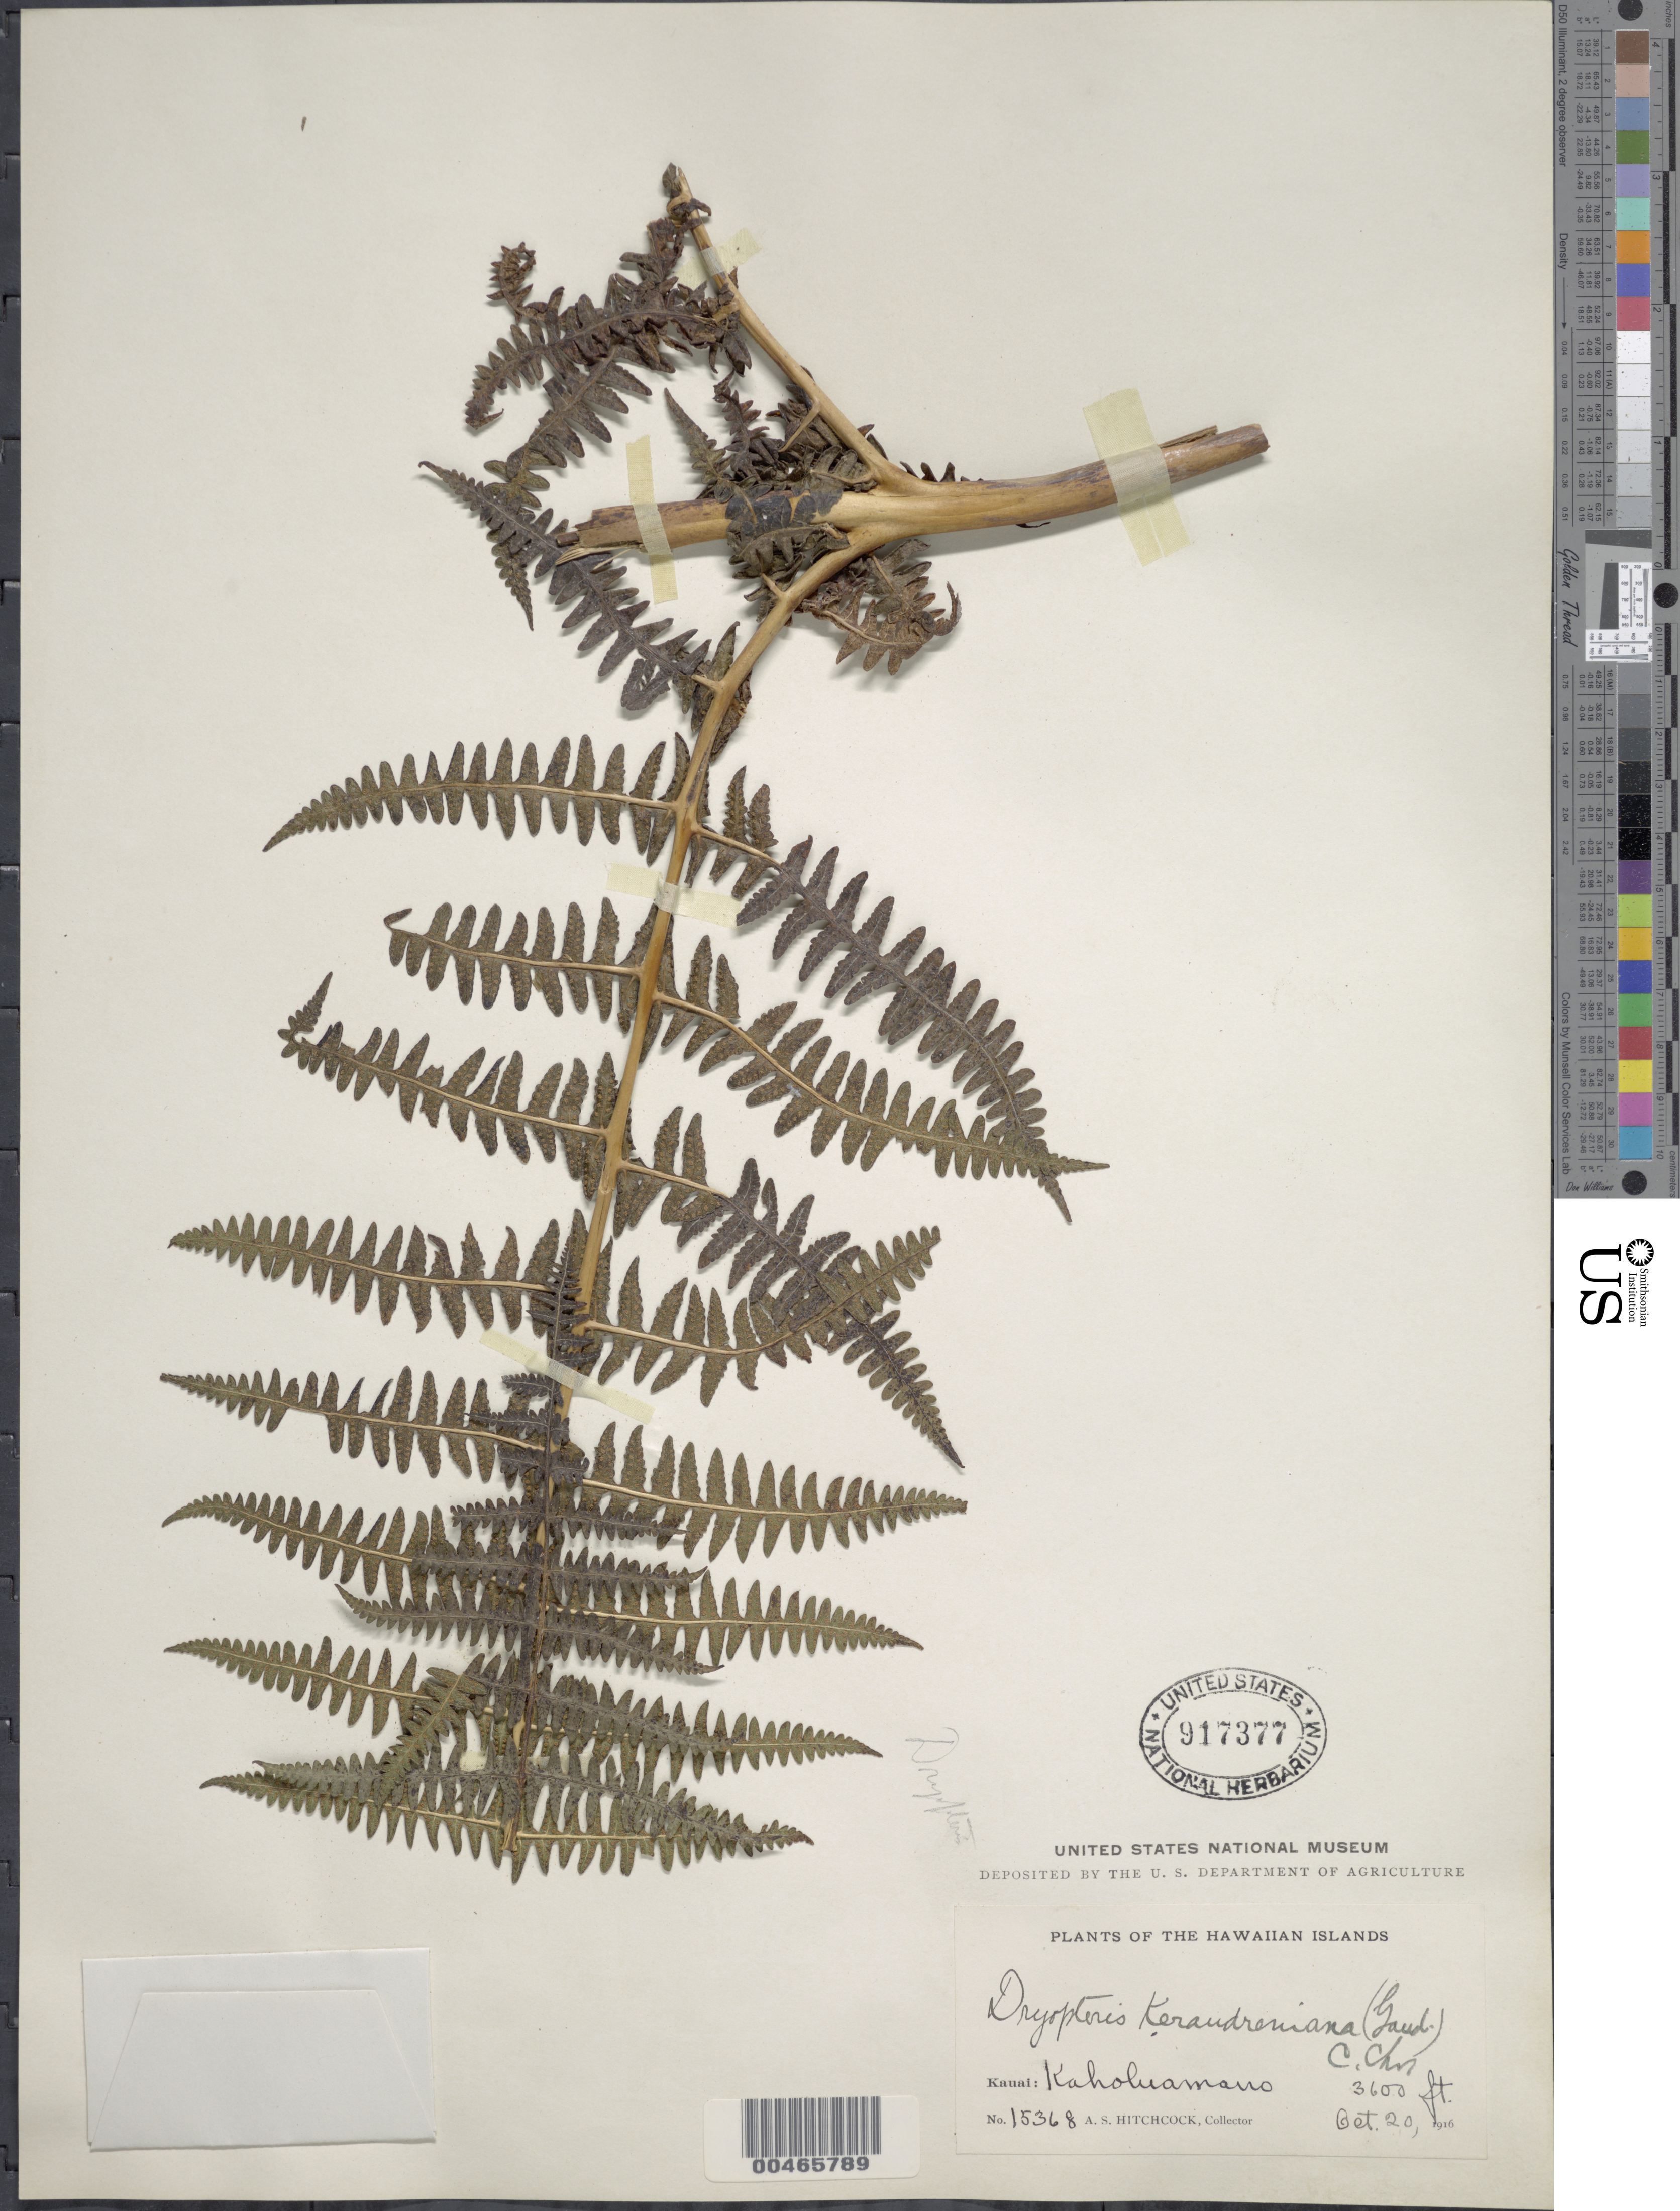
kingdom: Plantae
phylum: Tracheophyta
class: Polypodiopsida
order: Polypodiales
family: Thelypteridaceae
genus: Pseudophegopteris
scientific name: Pseudophegopteris keraudreniana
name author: (Gaudich.) Holttum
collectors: A. S. Hitchcock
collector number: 15368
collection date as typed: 20 Oct 1916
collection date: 1916-10-20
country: United States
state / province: Hawaii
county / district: Kauai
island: Kaua'i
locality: Kaholuamano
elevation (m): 1097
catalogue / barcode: US 917377